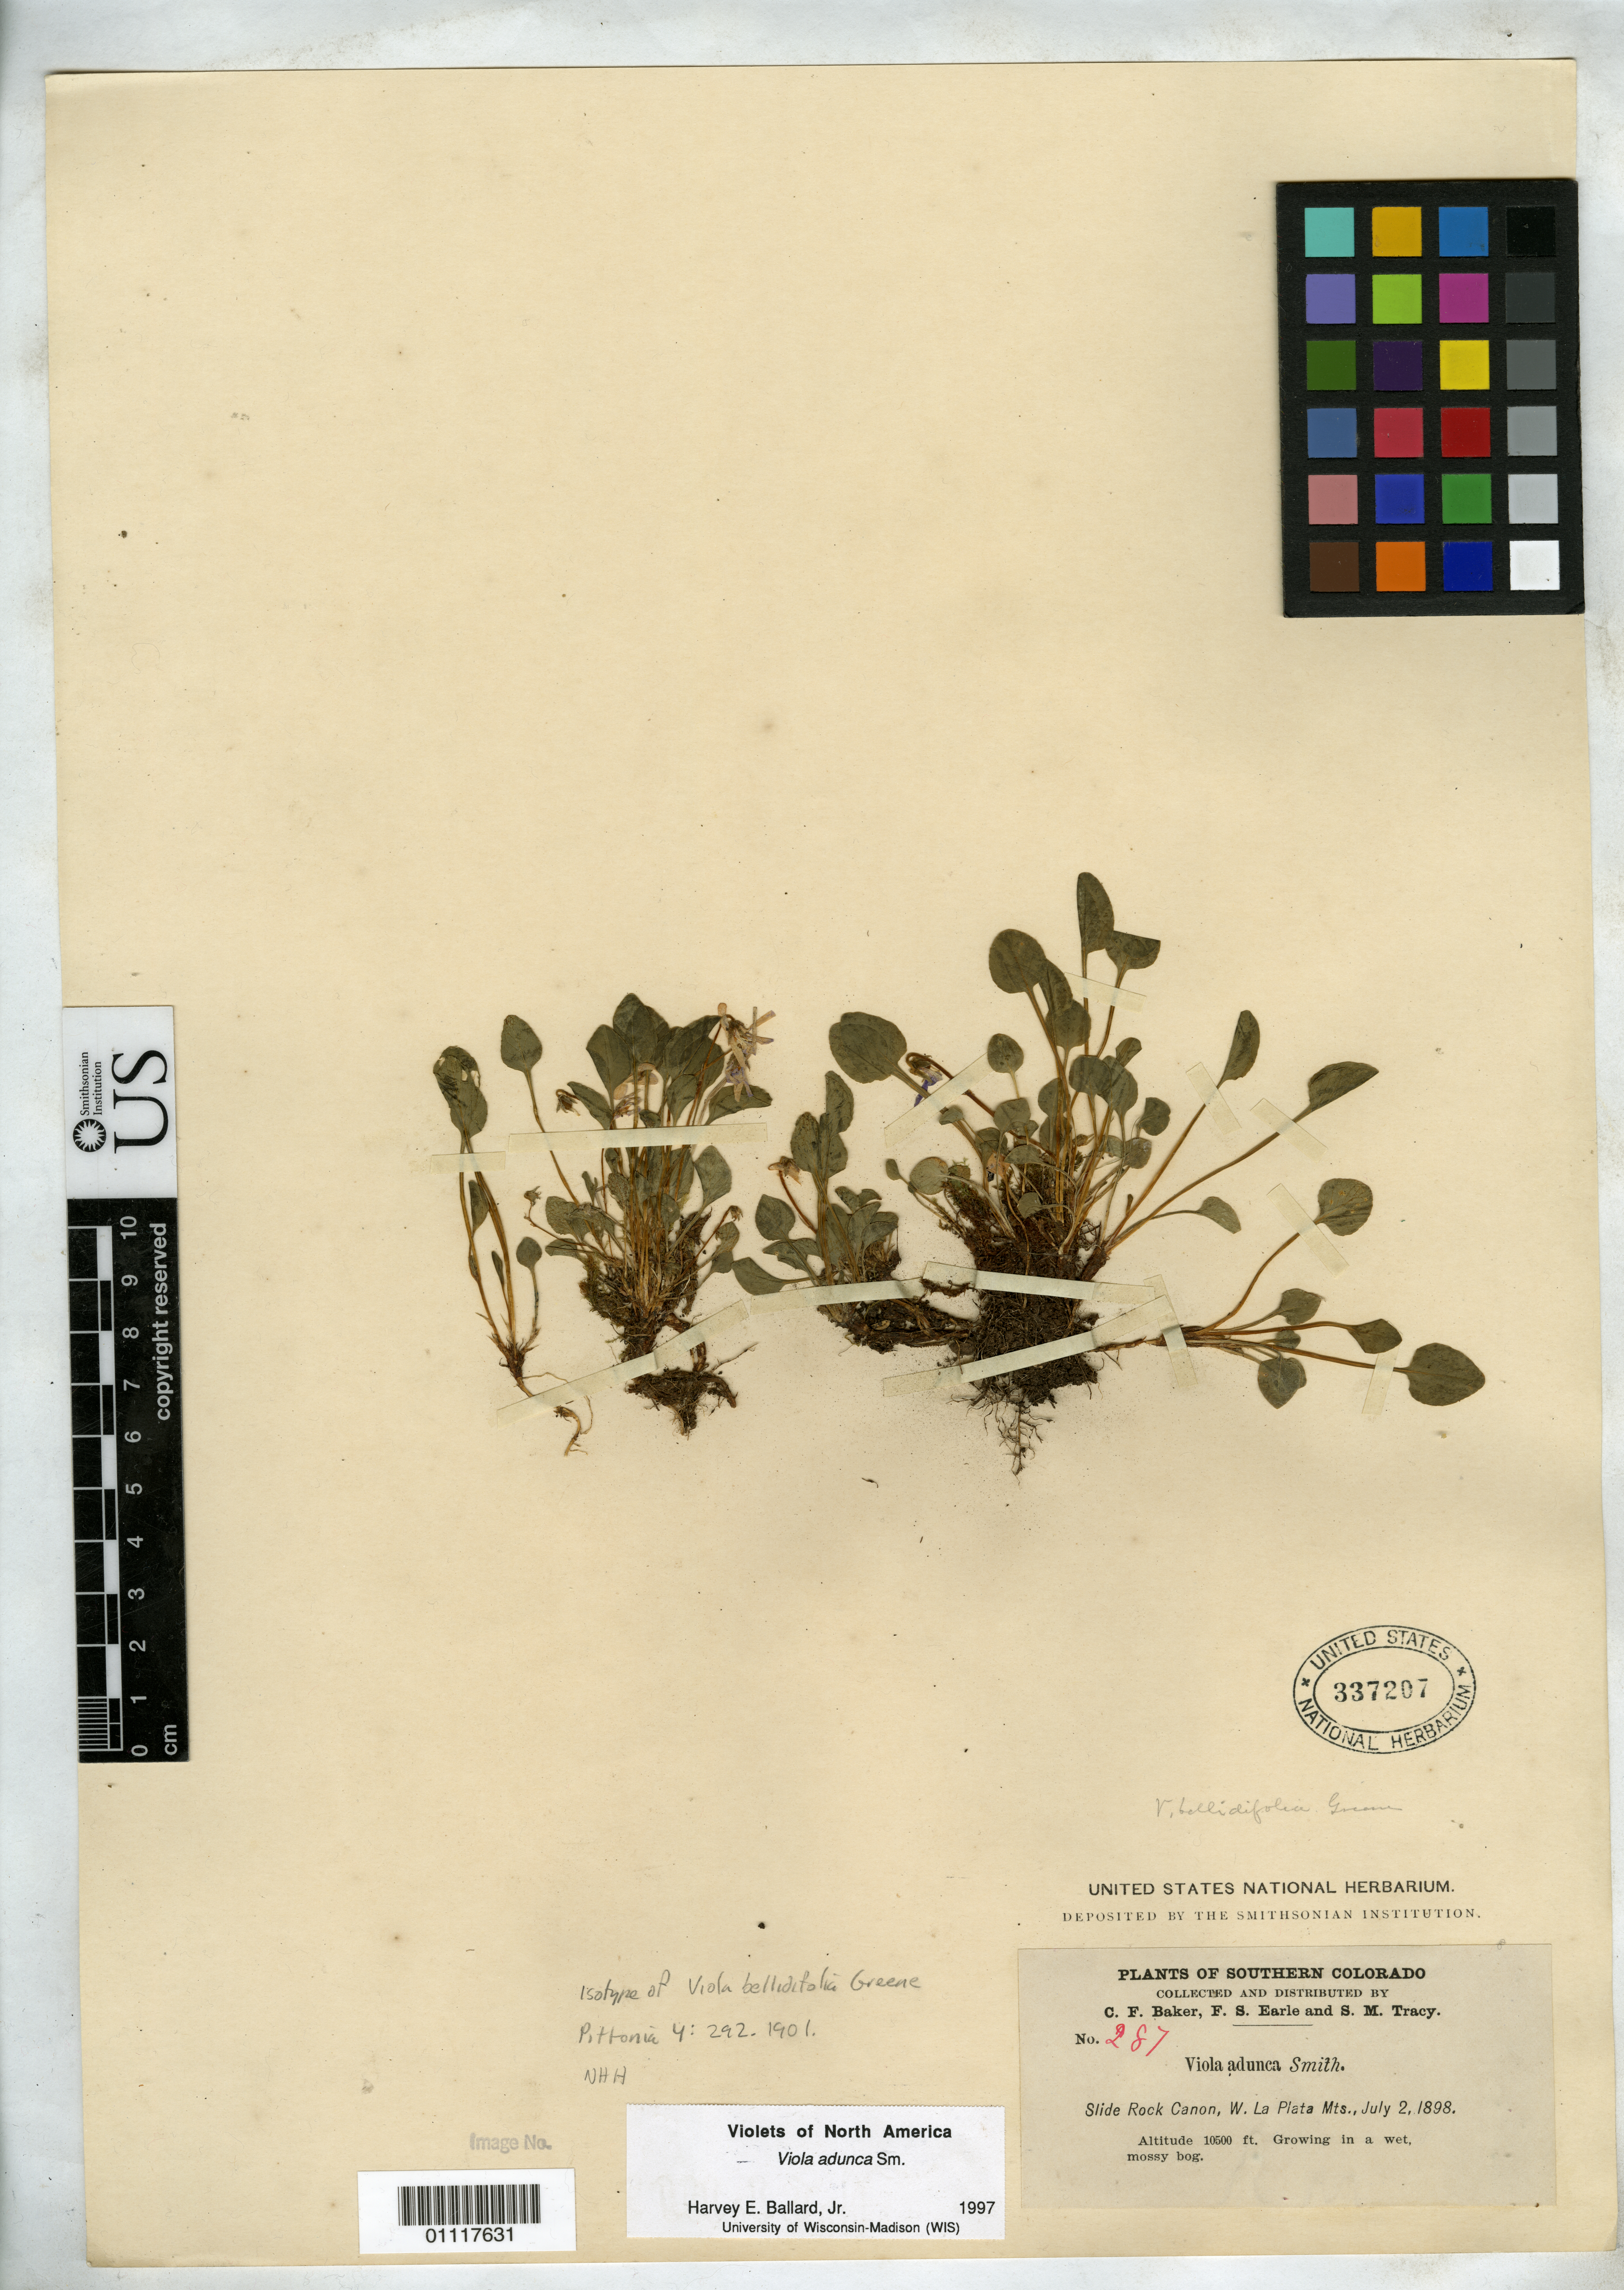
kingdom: Plantae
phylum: Tracheophyta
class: Magnoliopsida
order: Malpighiales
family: Violaceae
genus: Viola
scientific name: Viola bellidifolia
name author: Greene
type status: Type Collection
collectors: C. F. Baker, F. S. Earle & S. M. Tracy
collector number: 287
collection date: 1898-07-02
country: United States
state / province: Colorado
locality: Slide Rock Canon, W. La Plata Mts.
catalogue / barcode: US 337207